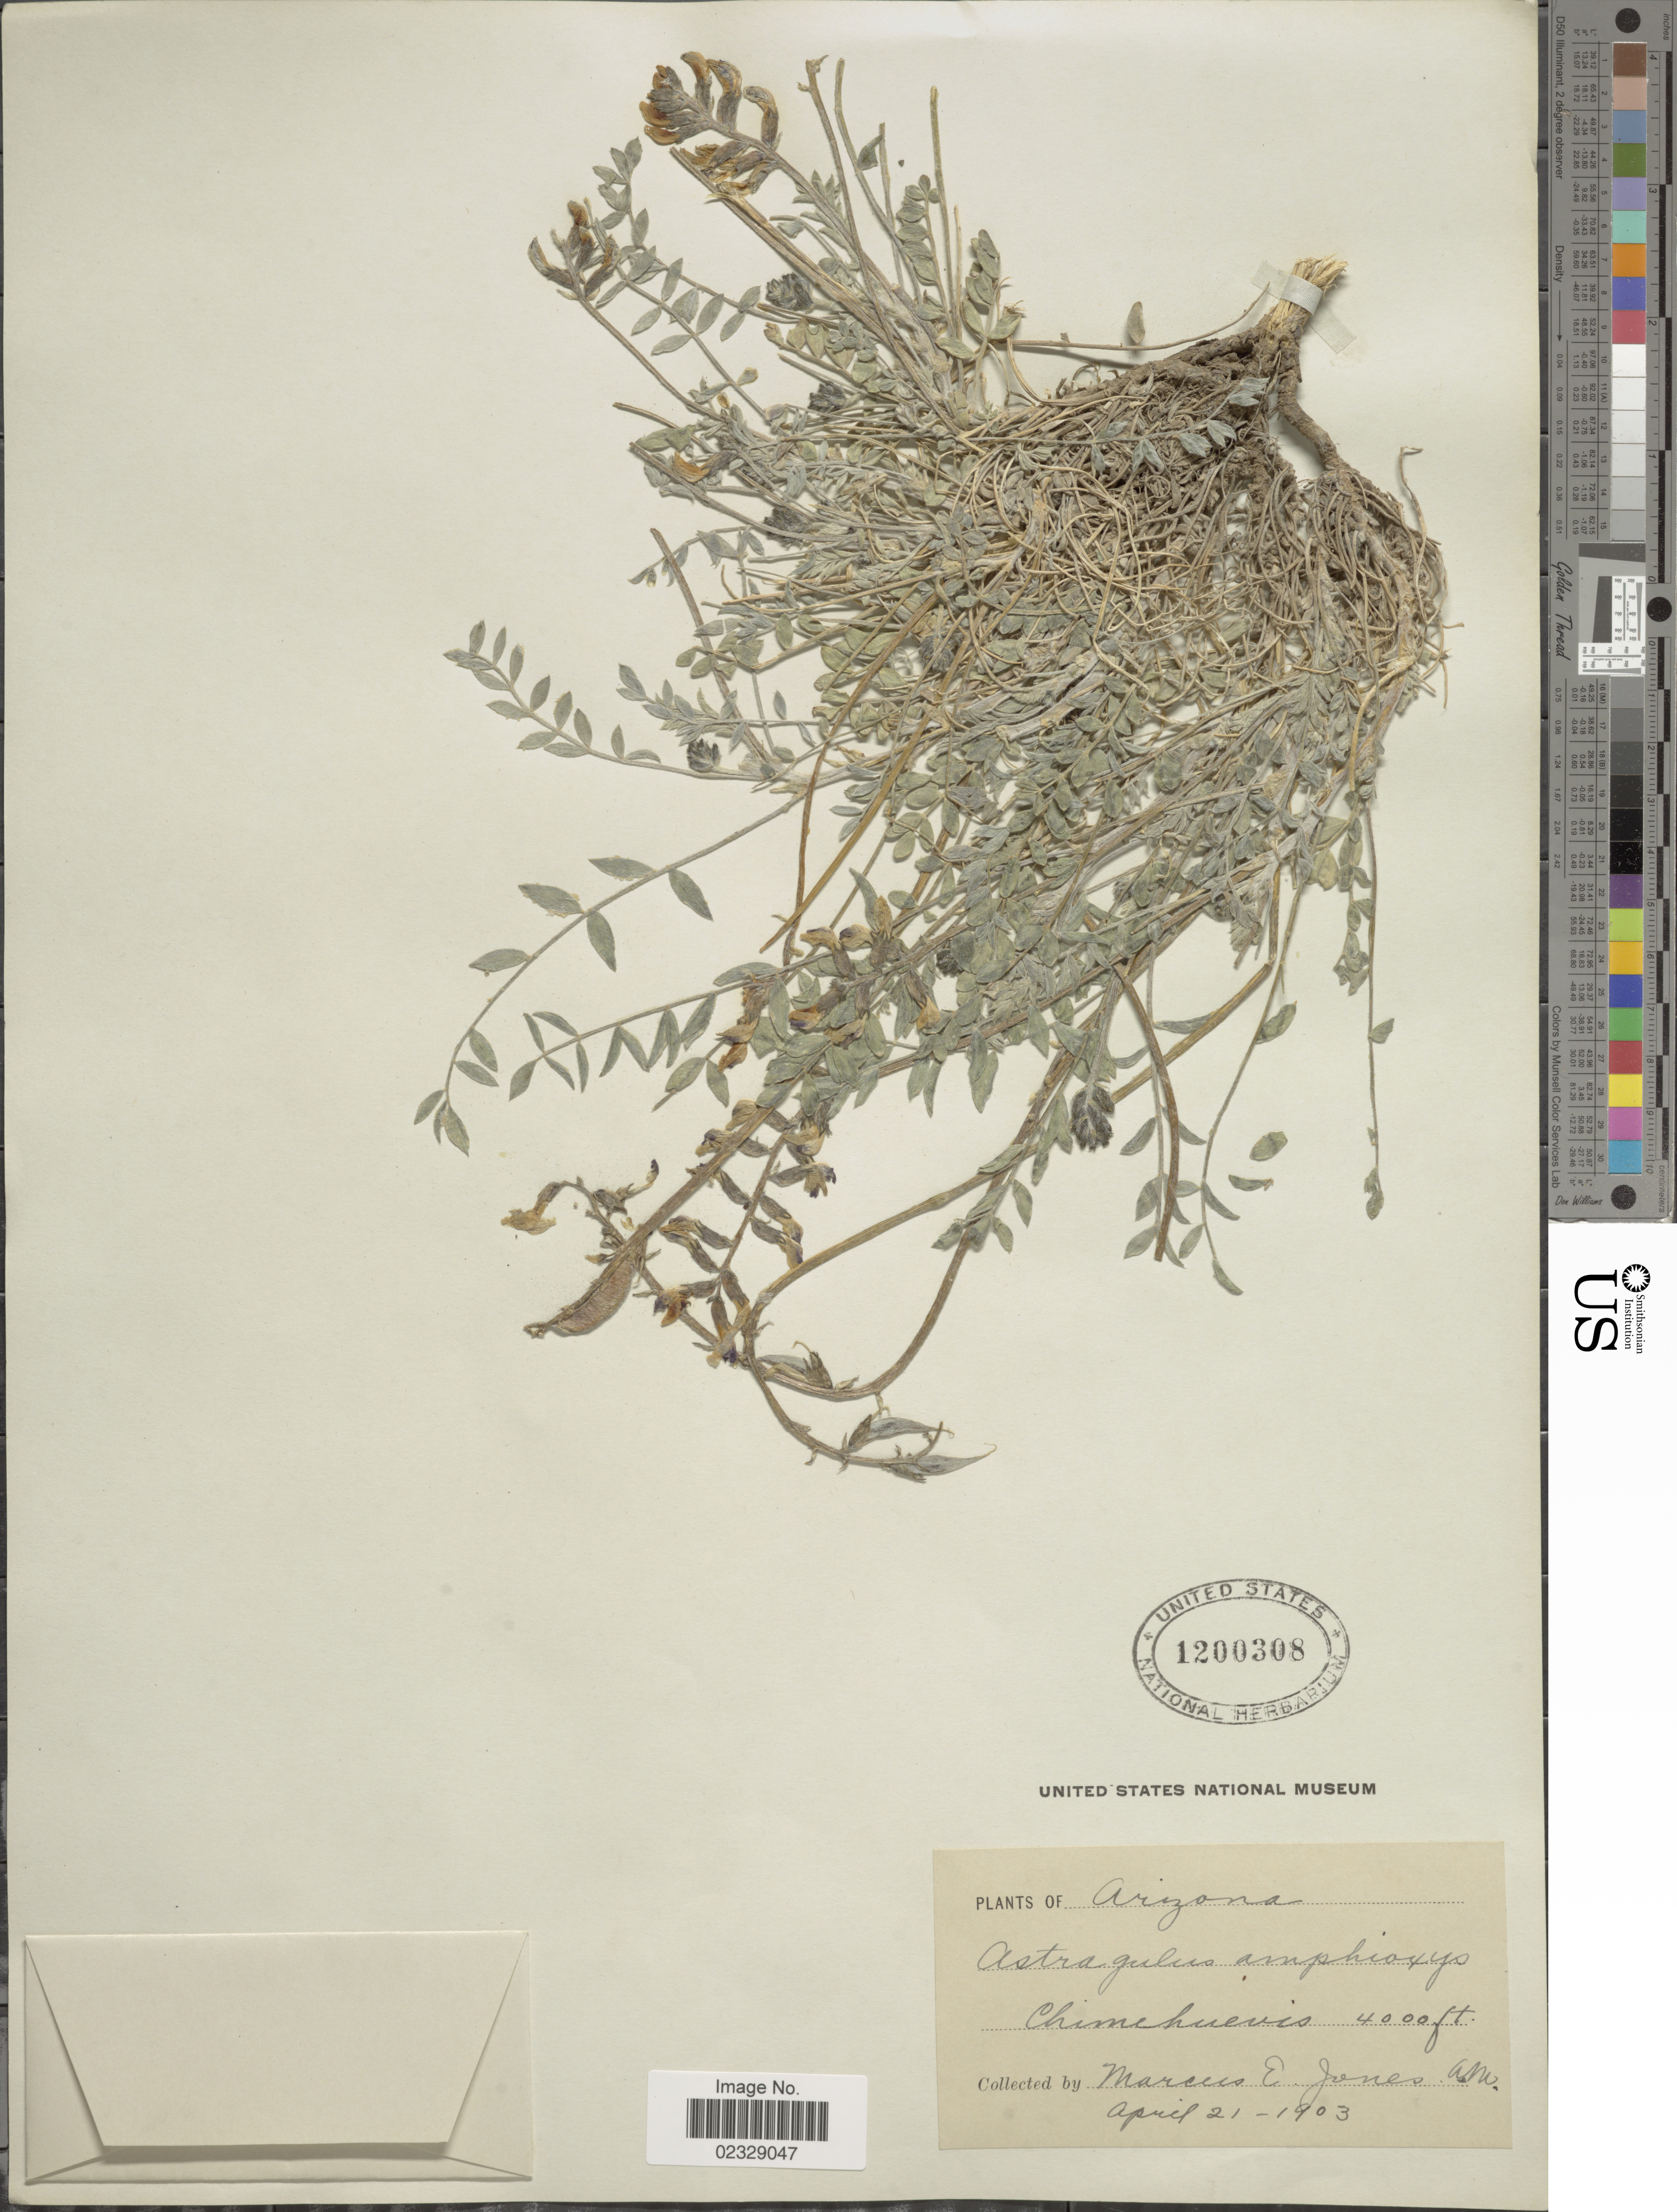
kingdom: Plantae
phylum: Tracheophyta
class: Magnoliopsida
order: Fabales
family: Fabaceae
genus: Astragalus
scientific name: Astragalus amphioxys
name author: A. Gray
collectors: M. E. Jones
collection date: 1903-04-21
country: United States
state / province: Arizona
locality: Chimehuevis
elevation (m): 1219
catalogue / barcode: US 1200308